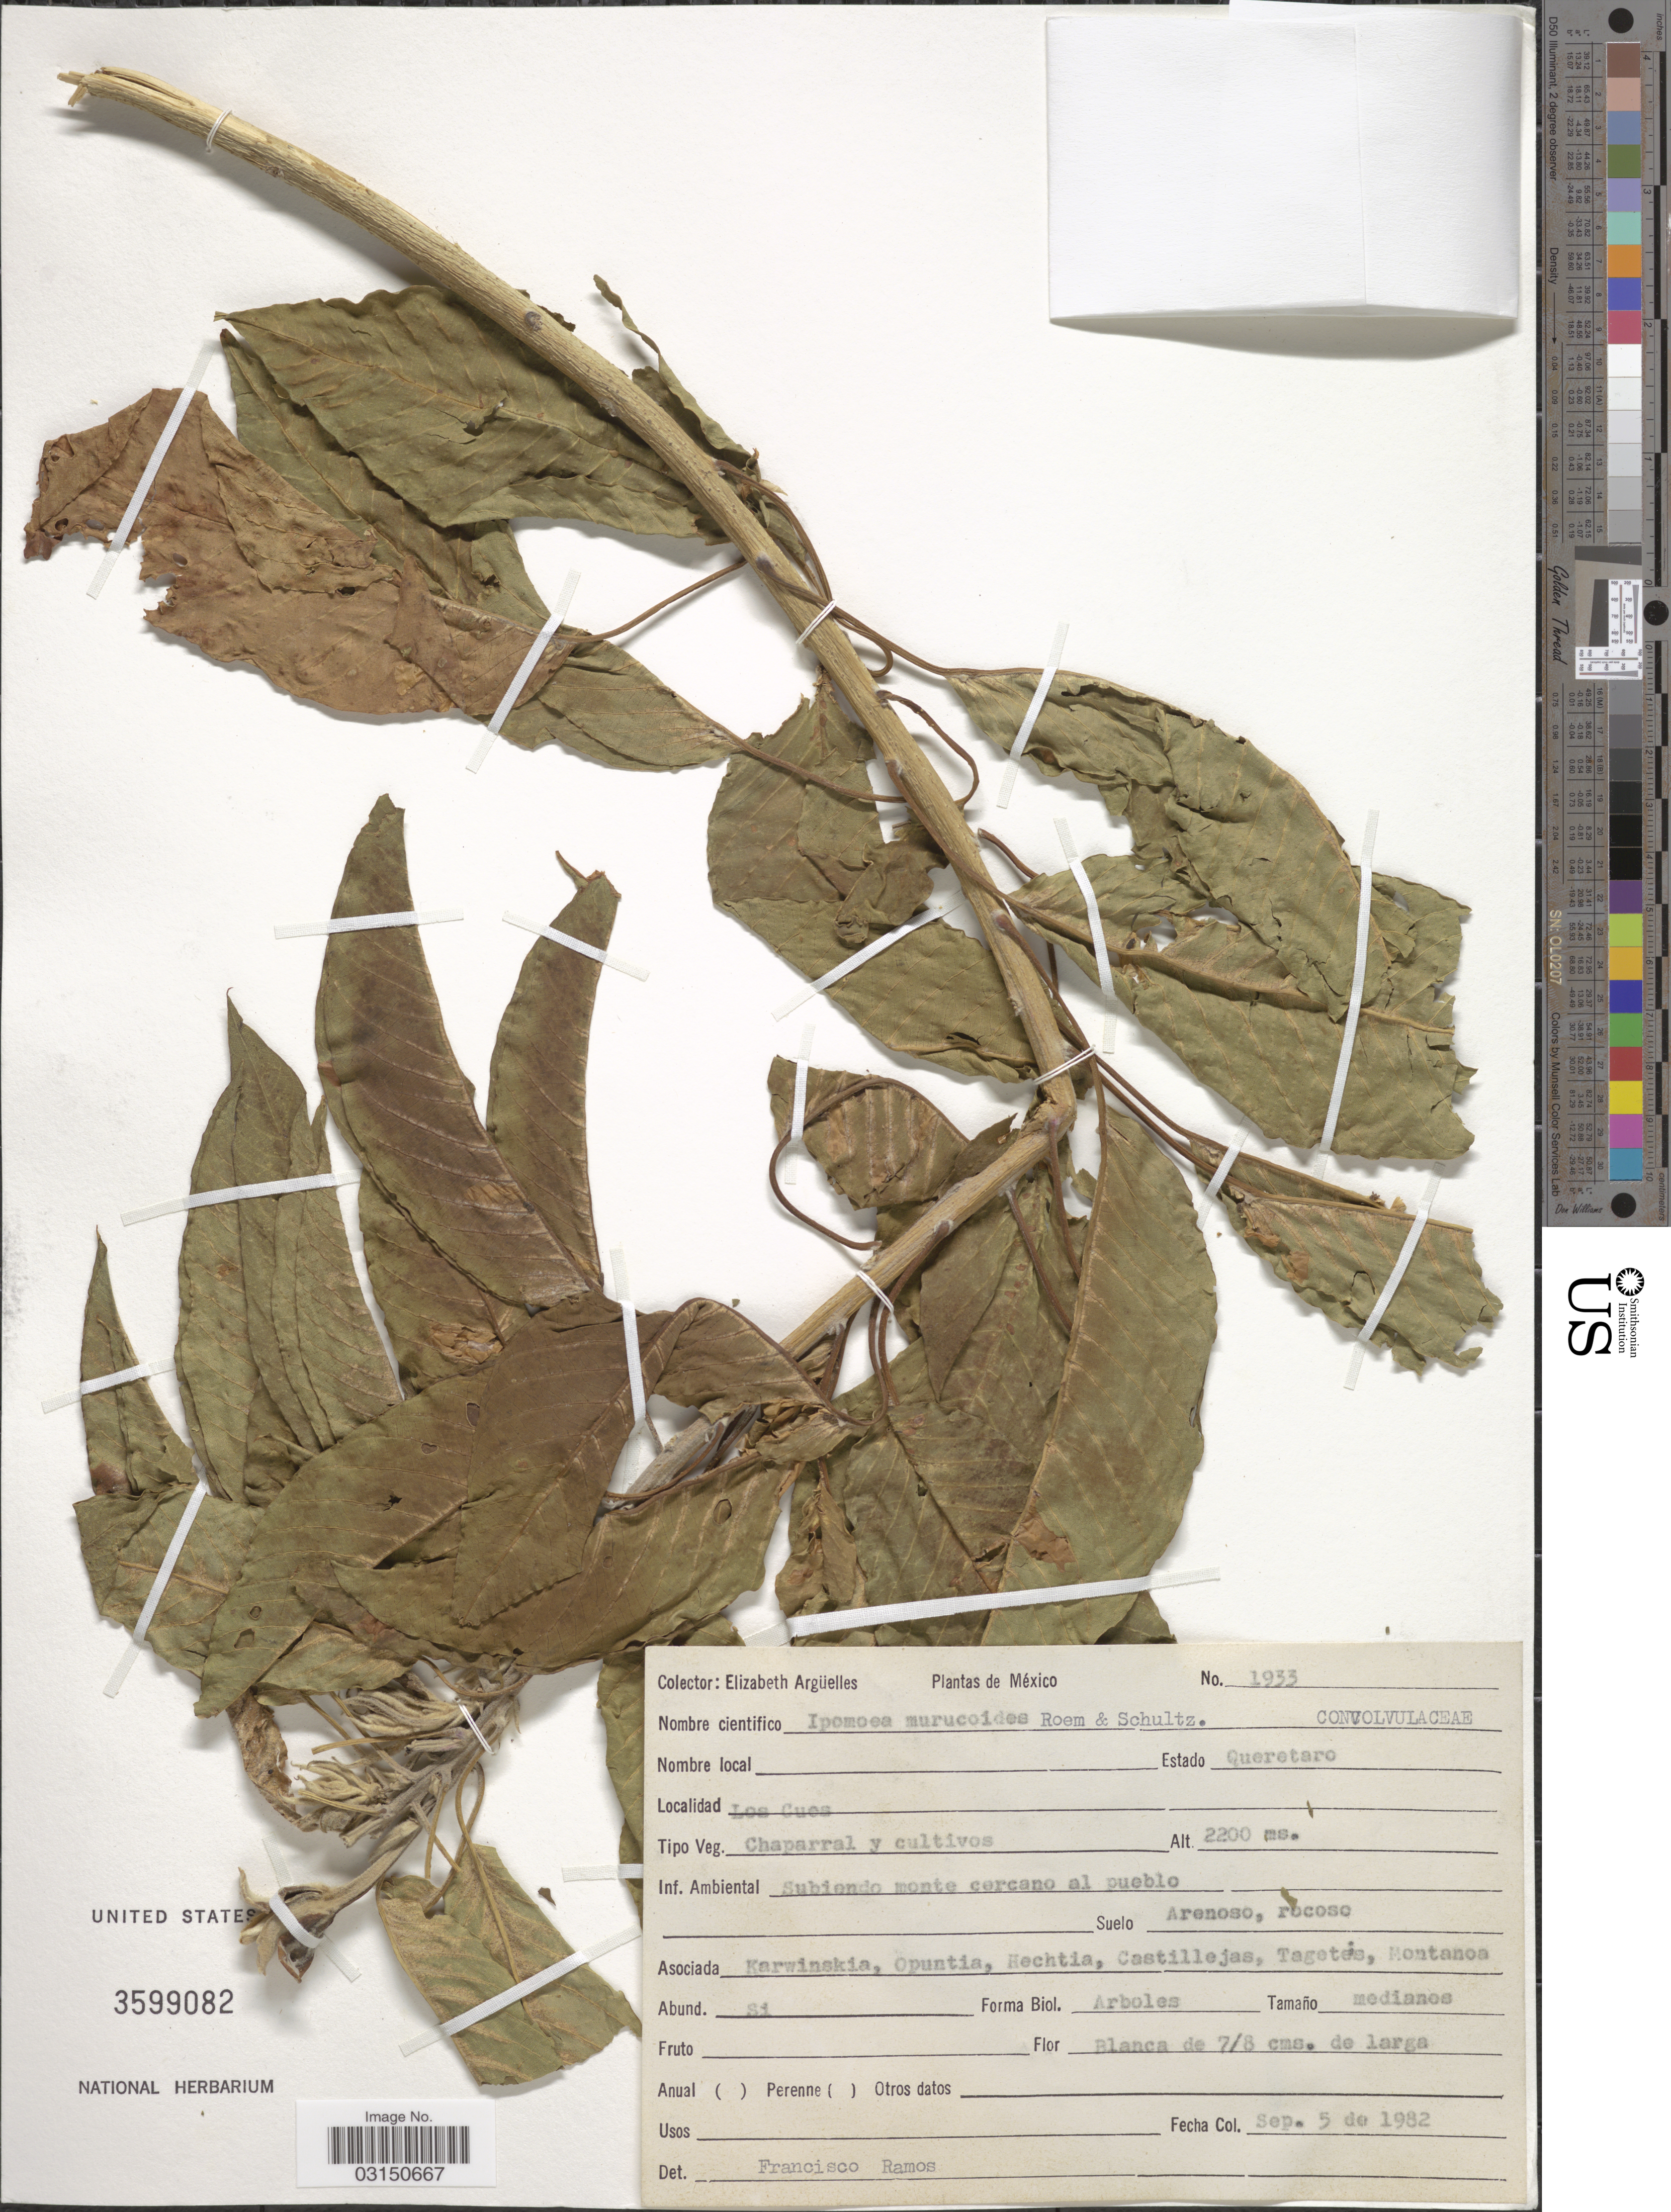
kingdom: Plantae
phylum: Tracheophyta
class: Magnoliopsida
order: Solanales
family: Convolvulaceae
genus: Ipomoea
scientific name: Ipomoea murucoides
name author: Roem. & Schult.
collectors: E. Argüelles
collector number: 1933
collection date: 1982-09-05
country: Mexico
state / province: Querétaro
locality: Los Cues.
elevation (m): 2200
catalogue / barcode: US 3599082